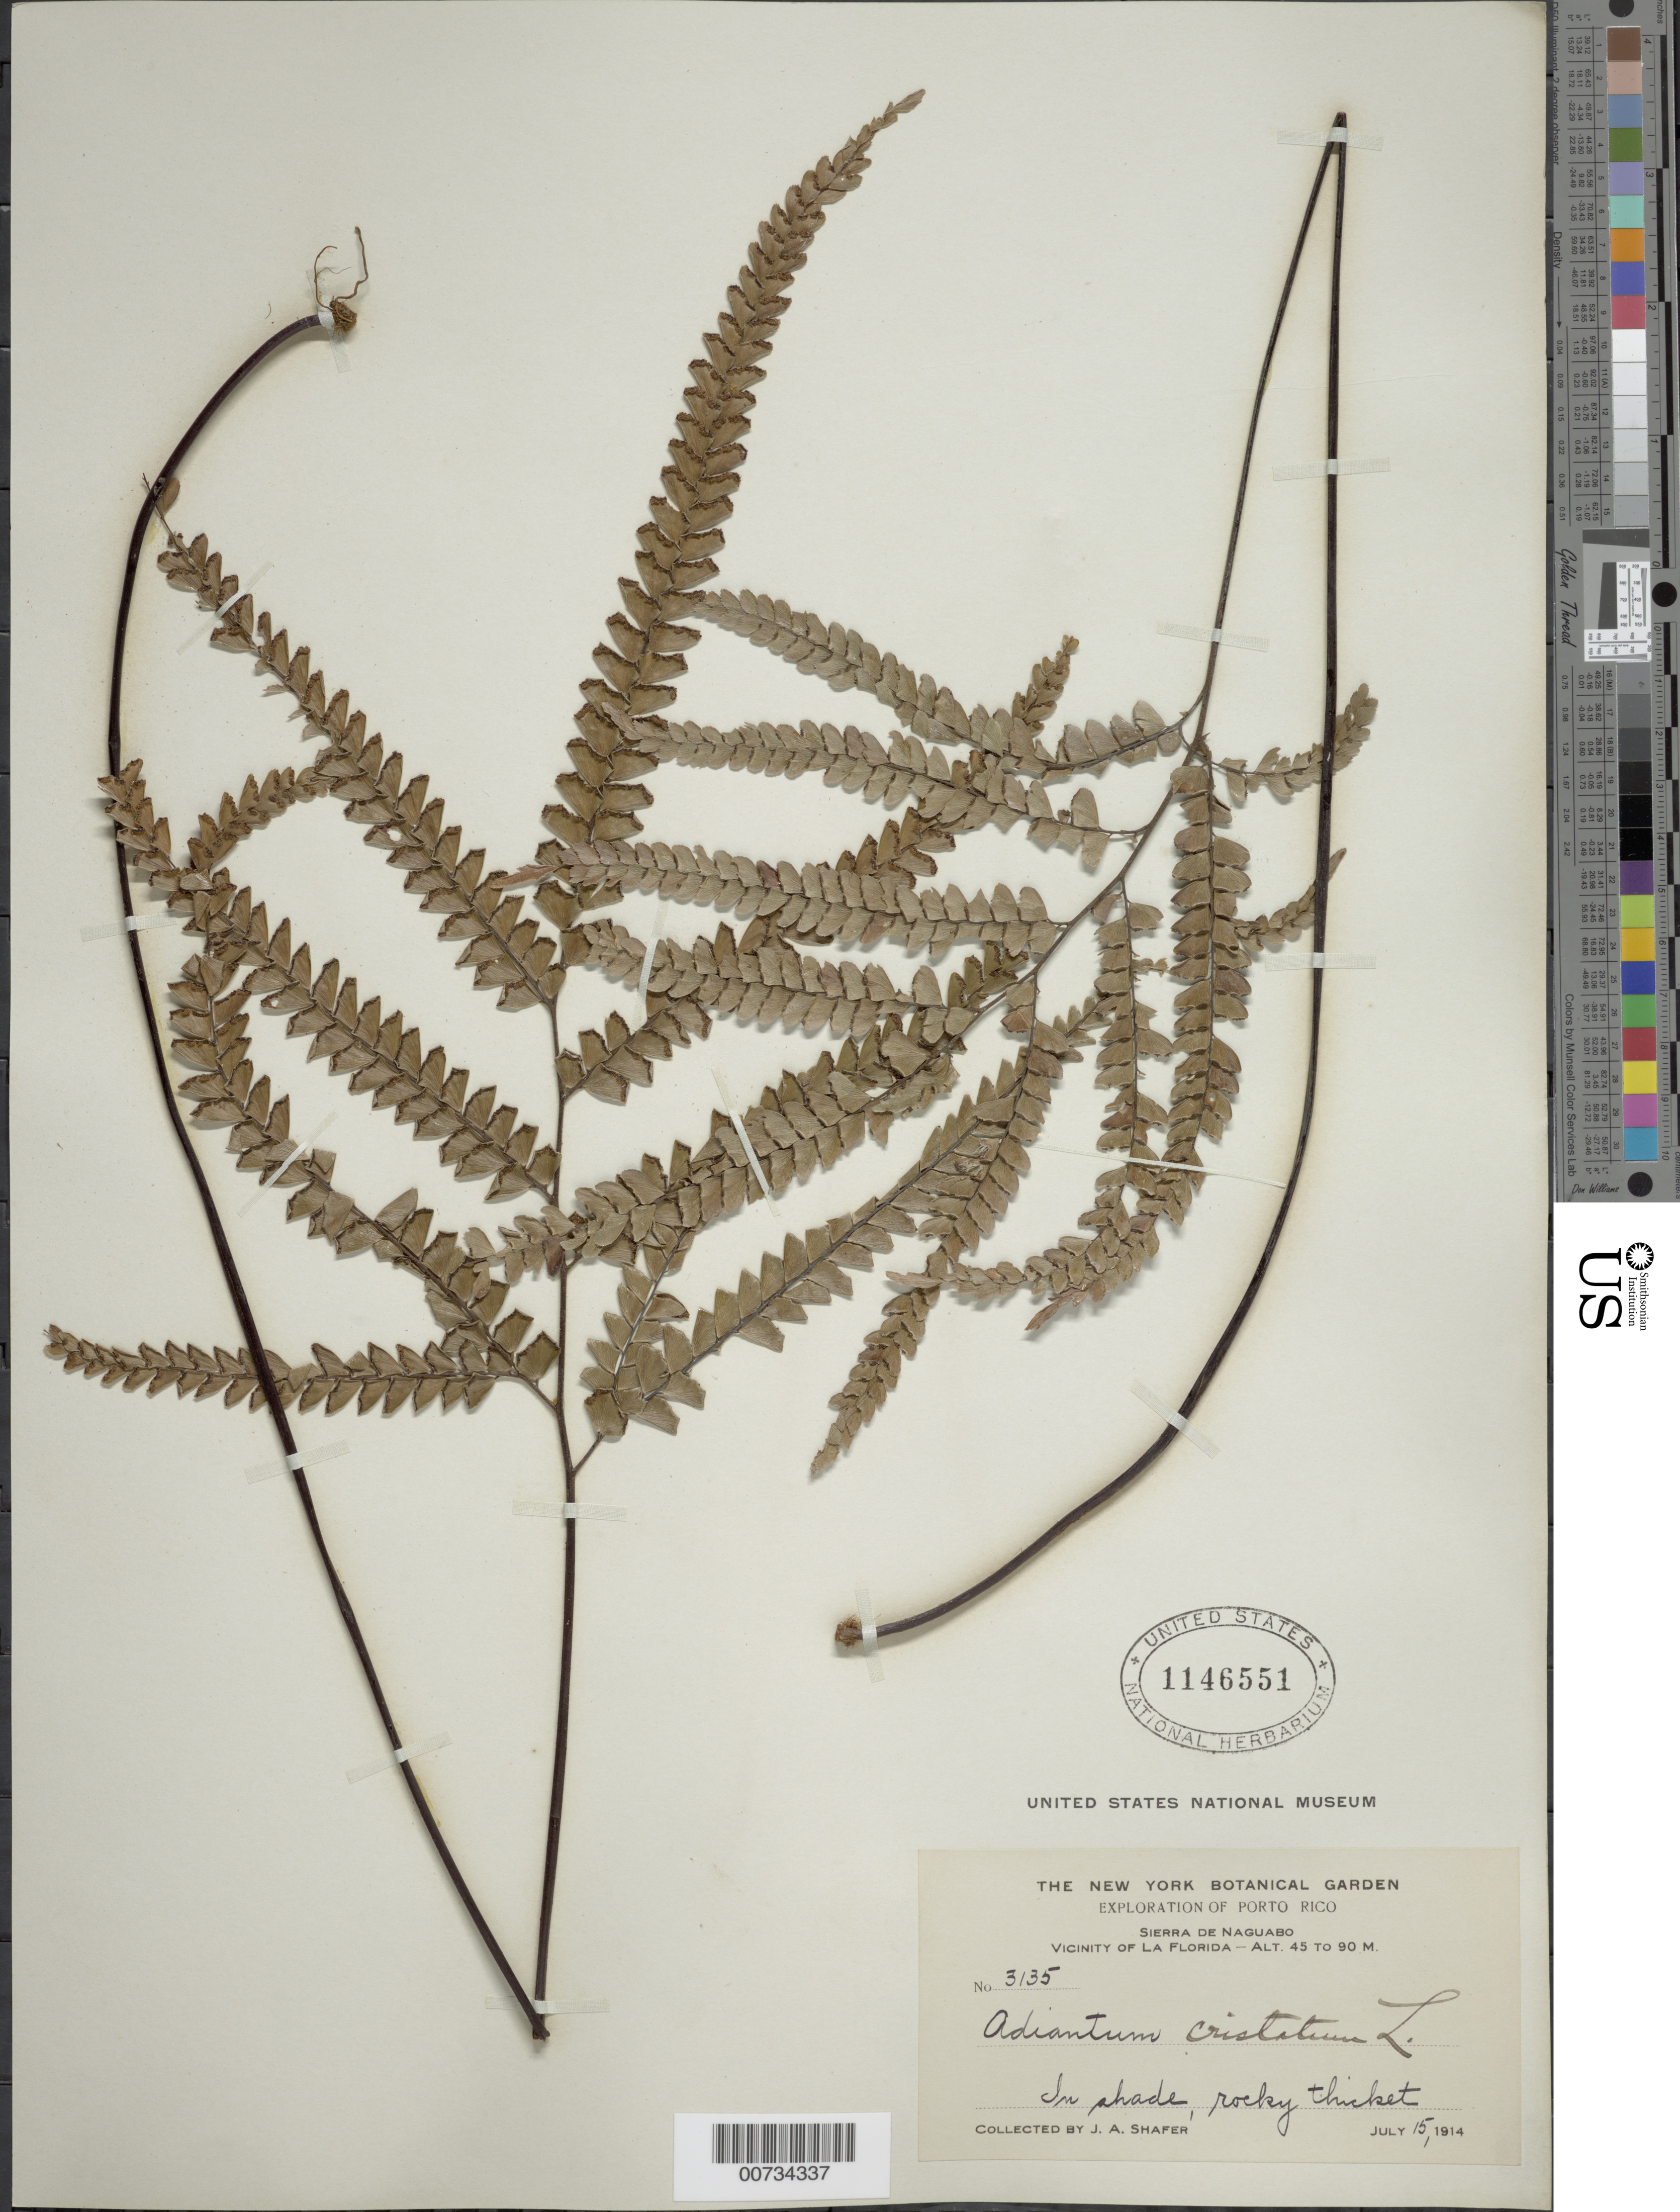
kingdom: Plantae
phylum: Tracheophyta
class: Polypodiopsida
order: Polypodiales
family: Pteridaceae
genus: Adiantum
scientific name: Adiantum pyramidale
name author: (L.) Willd.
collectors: J. A. Shafer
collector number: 3135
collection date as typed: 15 Jul 1914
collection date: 1914-07-15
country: Puerto Rico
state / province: Naguabo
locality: Sierra de Naguabo, vicinity of La Florida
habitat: In shade, rocky thicket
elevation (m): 45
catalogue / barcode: US 1146551